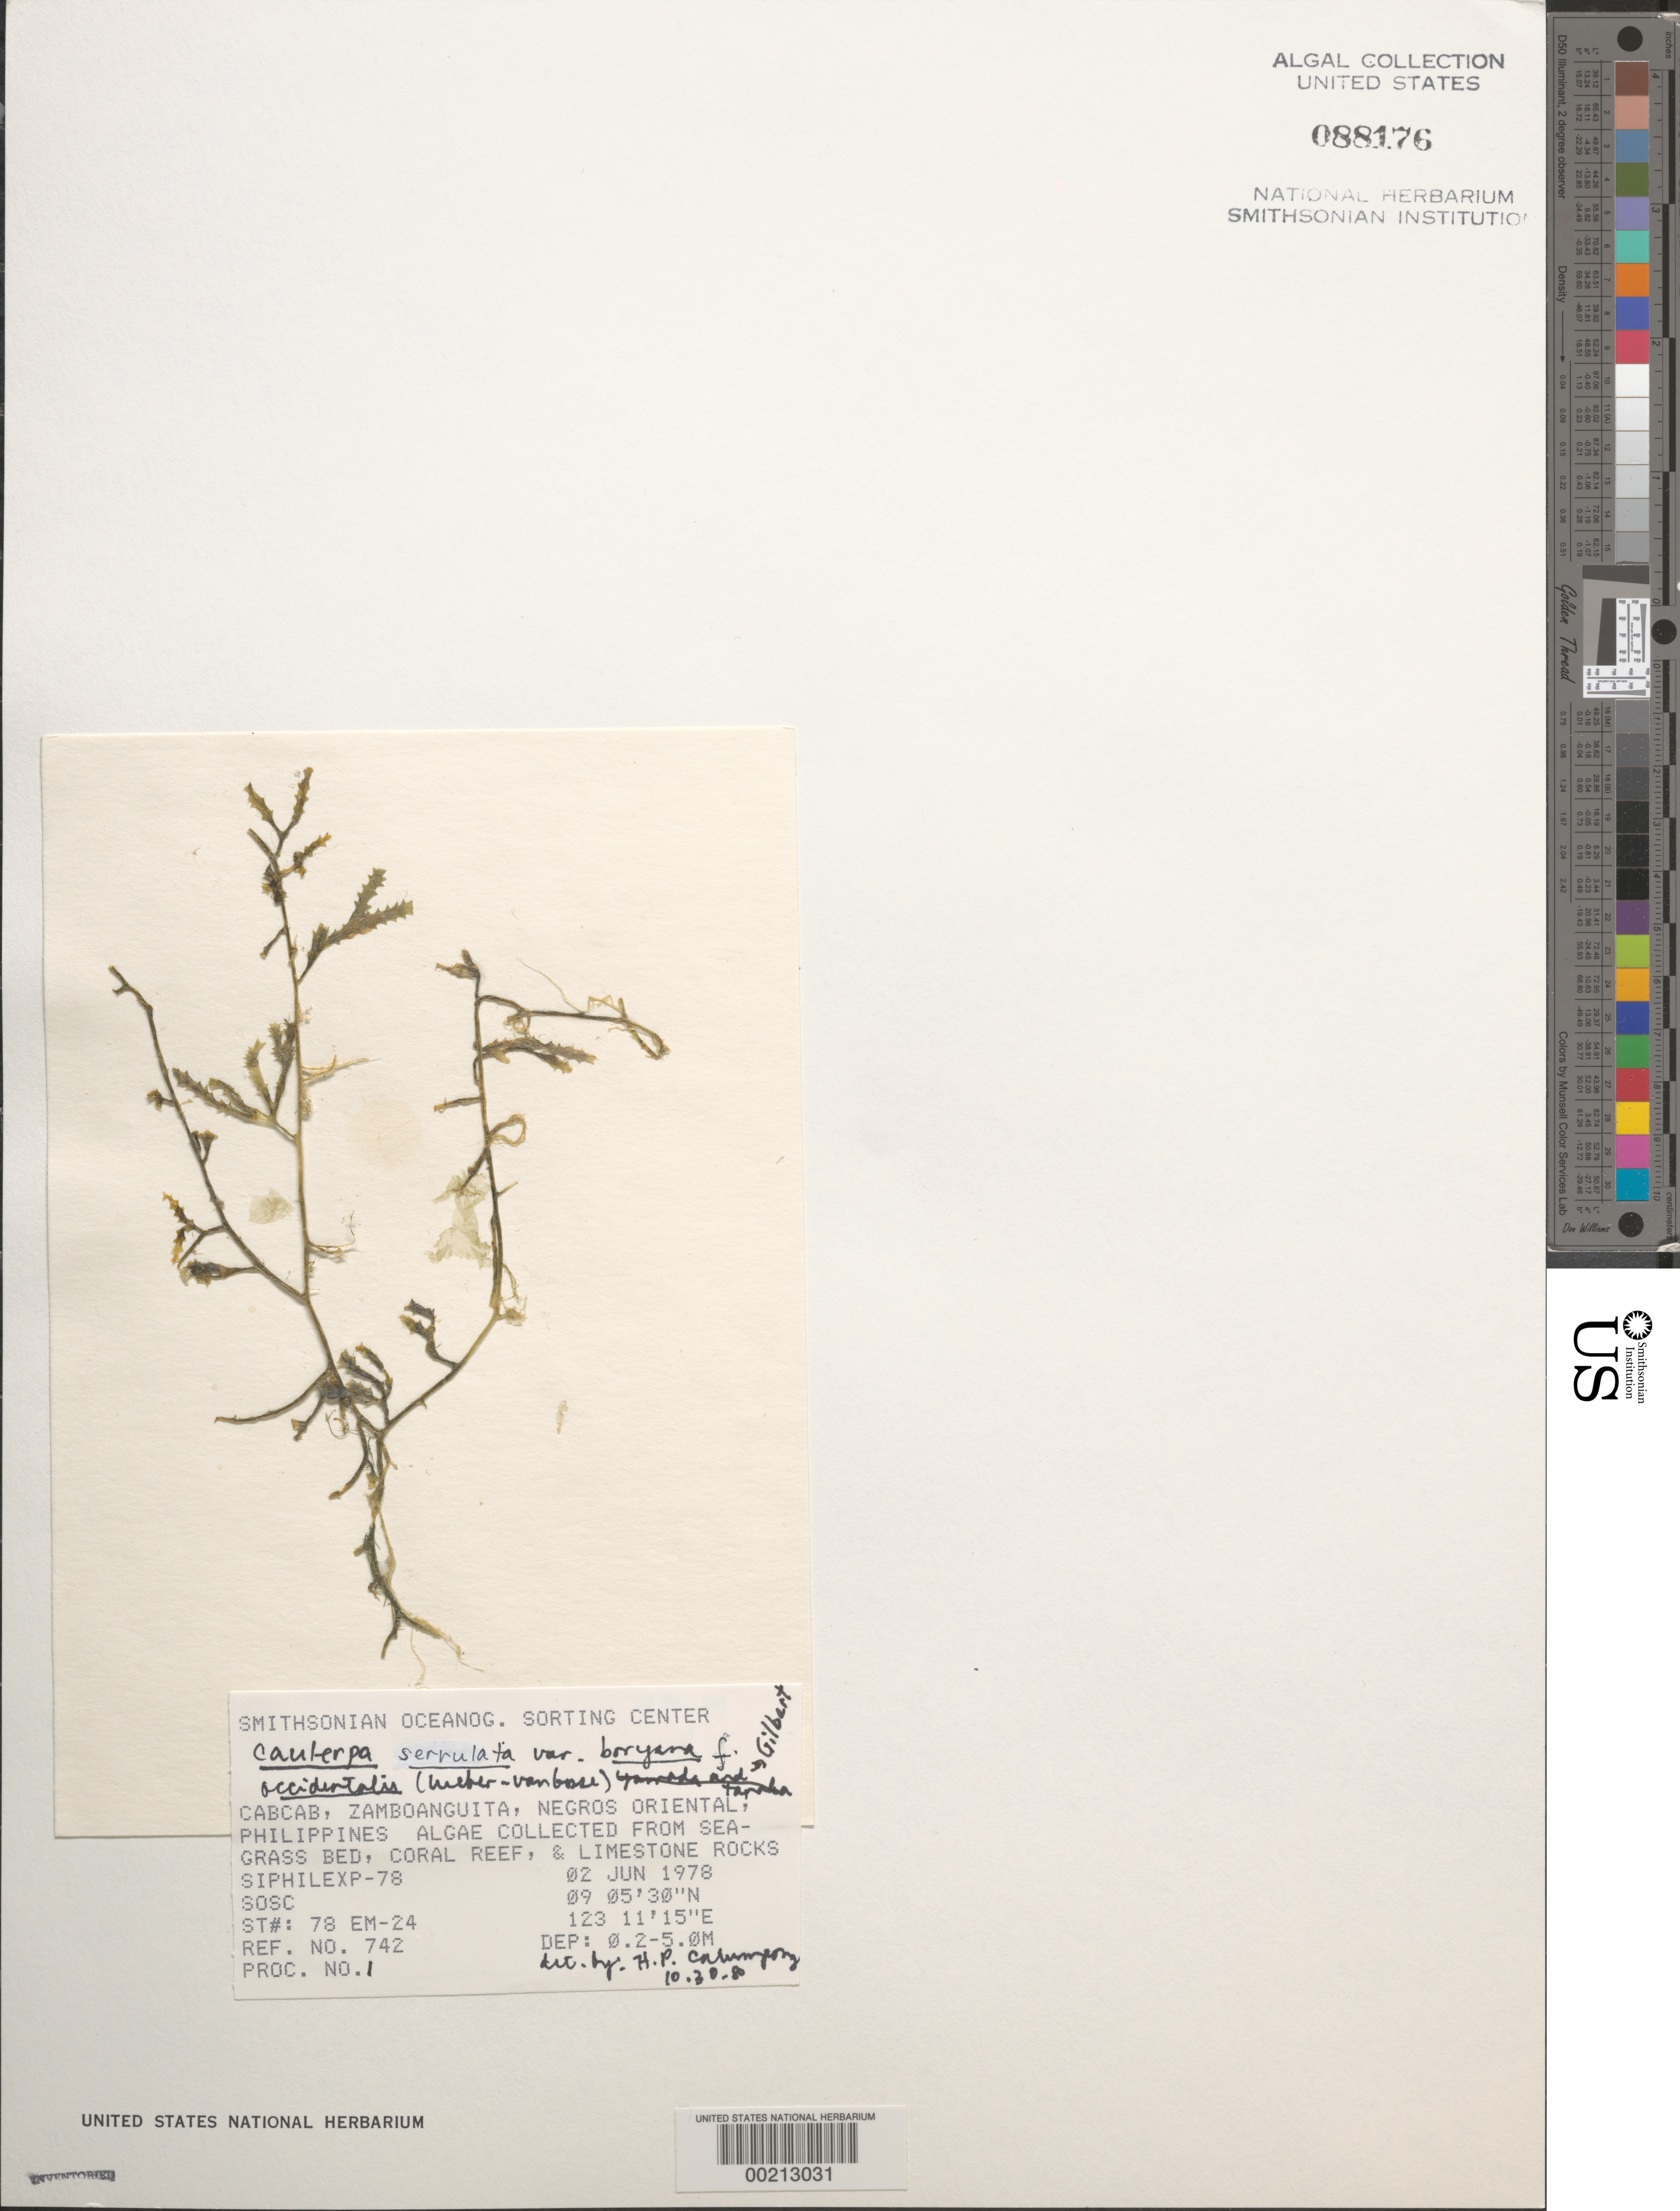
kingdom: Plantae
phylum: Chlorophyta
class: Ulvophyceae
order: Bryopsidales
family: Caulerpaceae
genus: Caulerpa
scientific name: Caulerpa serrulata var. boryana forma occidentalis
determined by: Calumpong, H. P.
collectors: SOSC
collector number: Station 78 Em-24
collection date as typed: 02 Jun 1978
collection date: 1978-06-02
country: Philippines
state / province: Central Visayas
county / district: Negros Oriental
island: Negros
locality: Cabcab, Zamboanguita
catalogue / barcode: US 88176